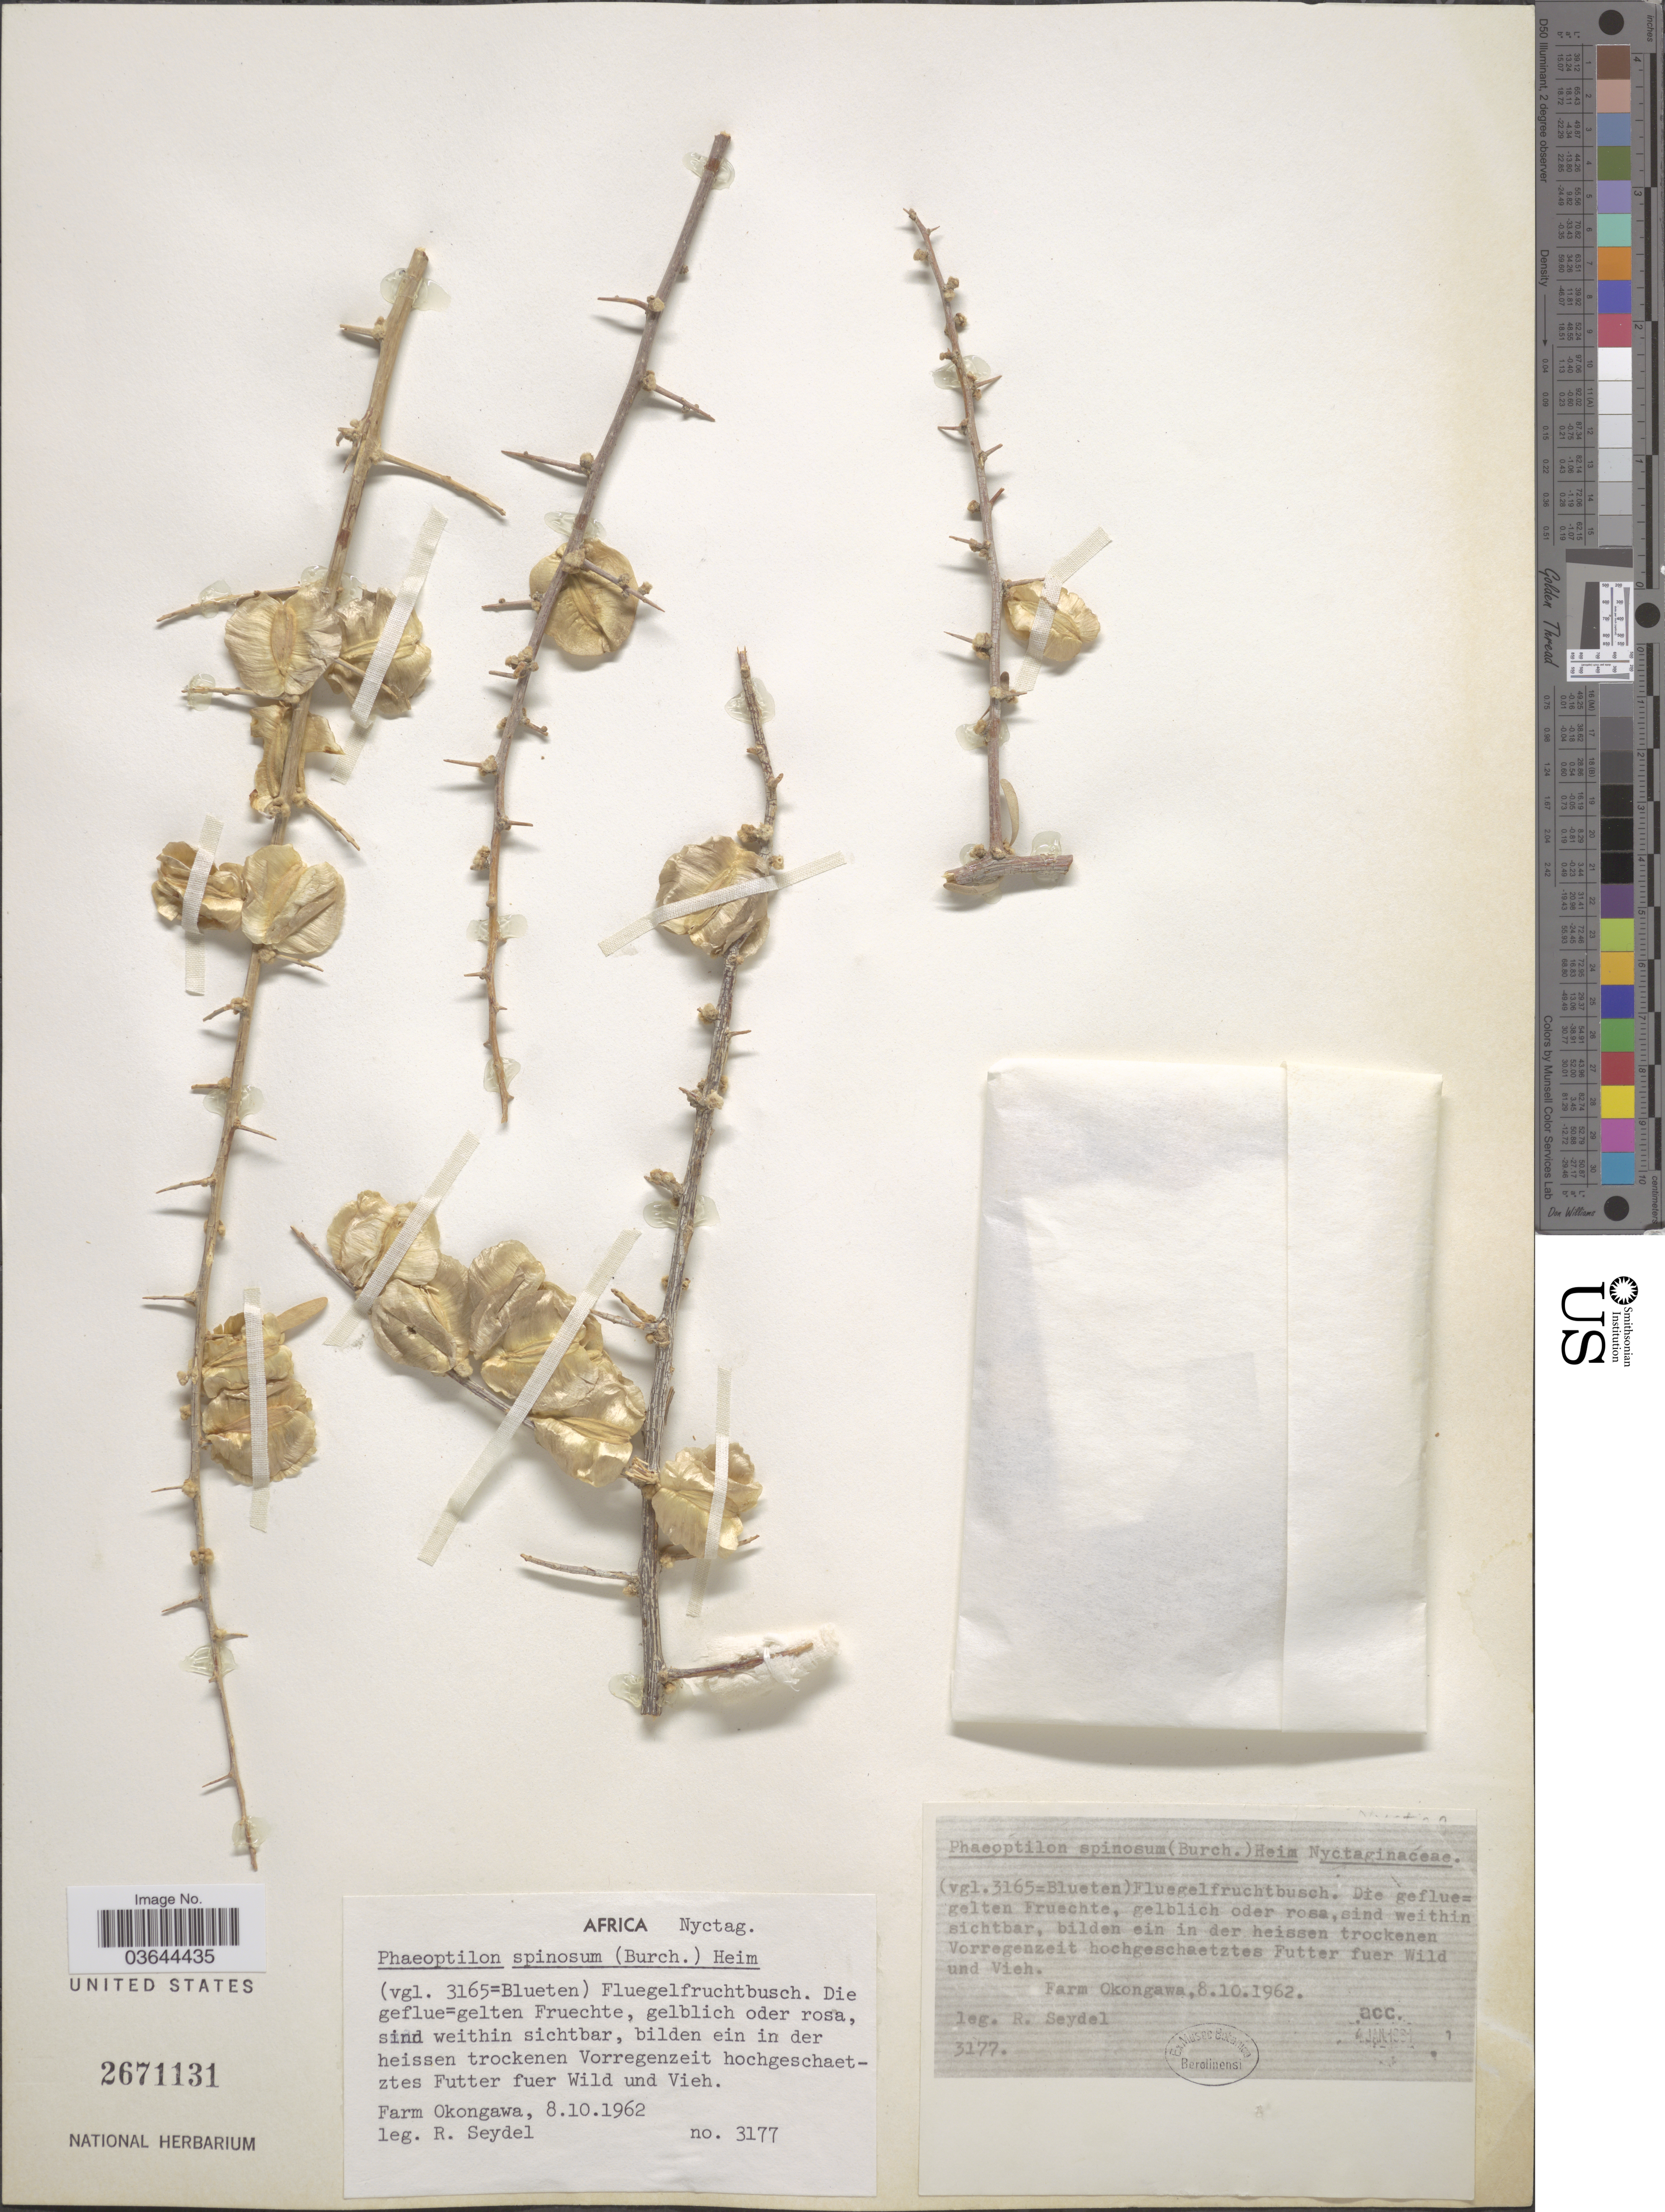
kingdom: Plantae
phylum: Tracheophyta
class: Magnoliopsida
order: Caryophyllales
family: Nyctaginaceae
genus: Phaeoptilum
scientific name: Phaeoptilum spinosum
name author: Radlk.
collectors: R. Seydel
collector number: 3177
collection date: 1962-10-08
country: Namibia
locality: Africa. Farm Okongawa.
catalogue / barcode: US 2671131